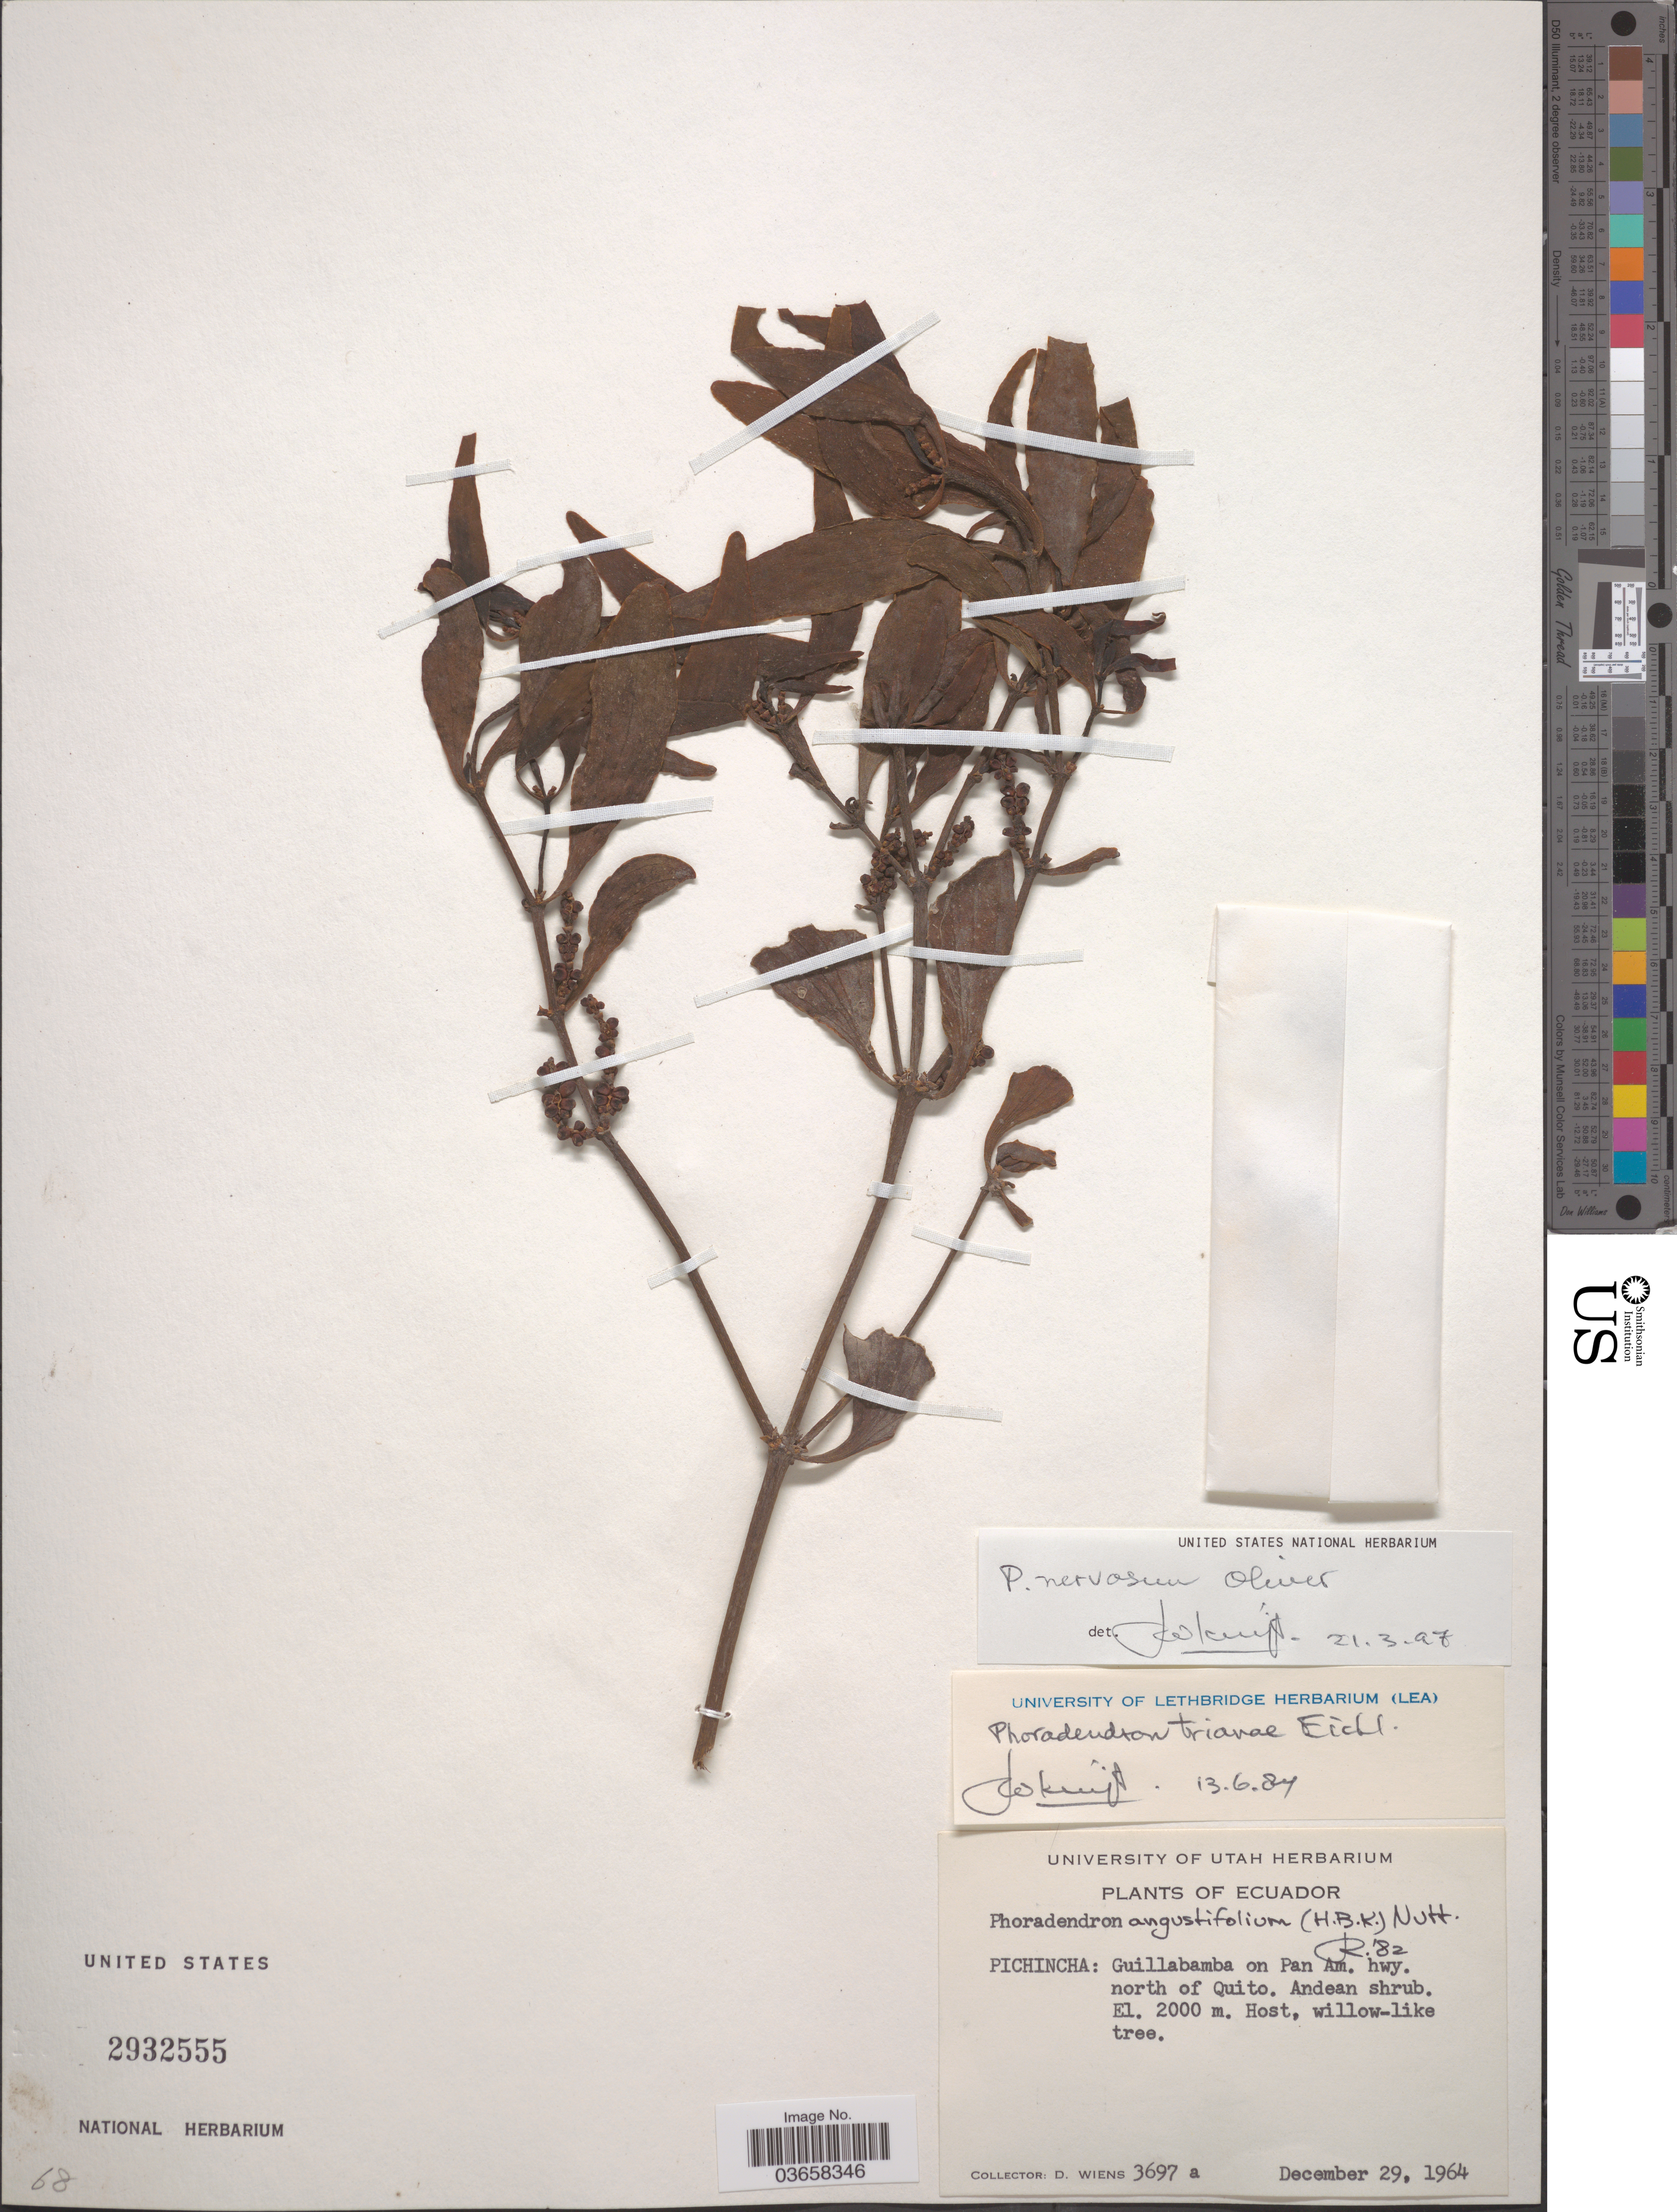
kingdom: Plantae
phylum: Tracheophyta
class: Magnoliopsida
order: Santalales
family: Viscaceae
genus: Phoradendron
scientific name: Phoradendron nervosum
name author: Oliv.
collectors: D. Wiens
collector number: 3697a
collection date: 1964-12-29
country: Ecuador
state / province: Pichincha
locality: Guillabamba on Pan Am. hwy. north of Quito.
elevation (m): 2000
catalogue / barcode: US 2932555